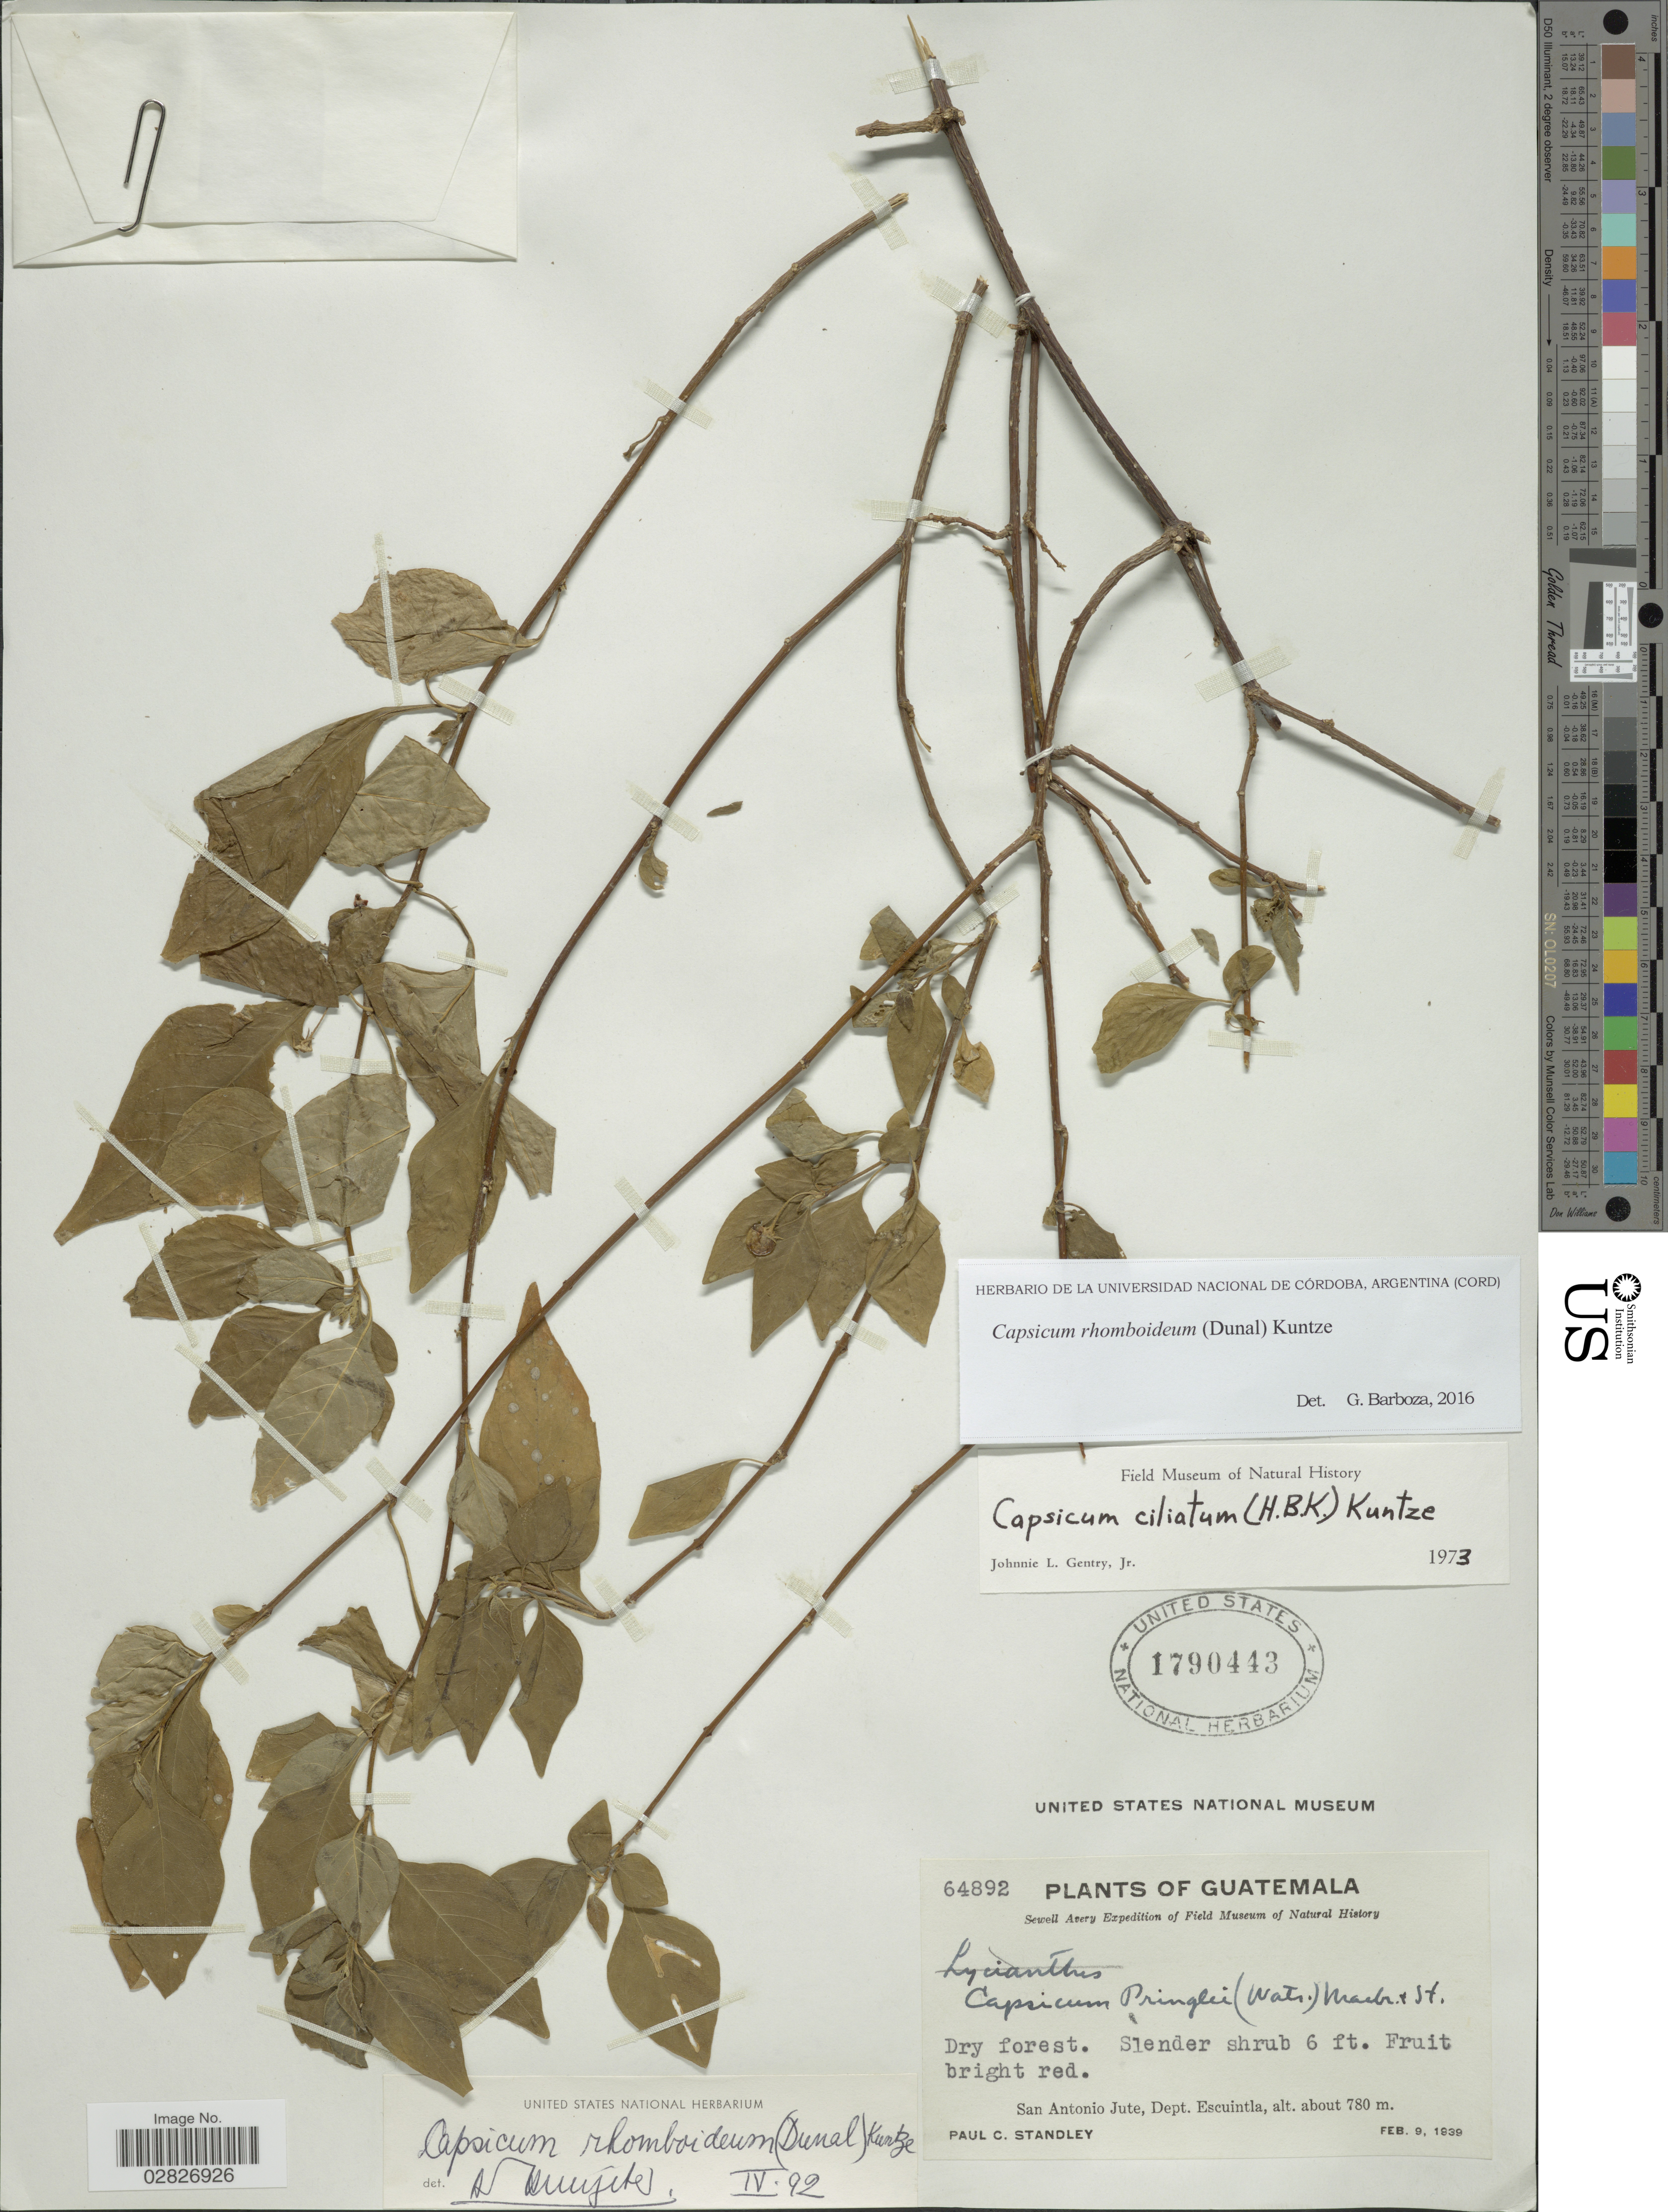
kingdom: Plantae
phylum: Tracheophyta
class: Magnoliopsida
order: Solanales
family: Solanaceae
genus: Capsicum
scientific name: Capsicum rhomboideum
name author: (Humb. & Bonpl. ex Dunal) Kuntze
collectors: P. C. Standley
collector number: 64892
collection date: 1939-02-09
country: Guatemala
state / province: Escuintla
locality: San Antonio Jute, Dept. Escuintla.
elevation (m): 780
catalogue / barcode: US 1790443